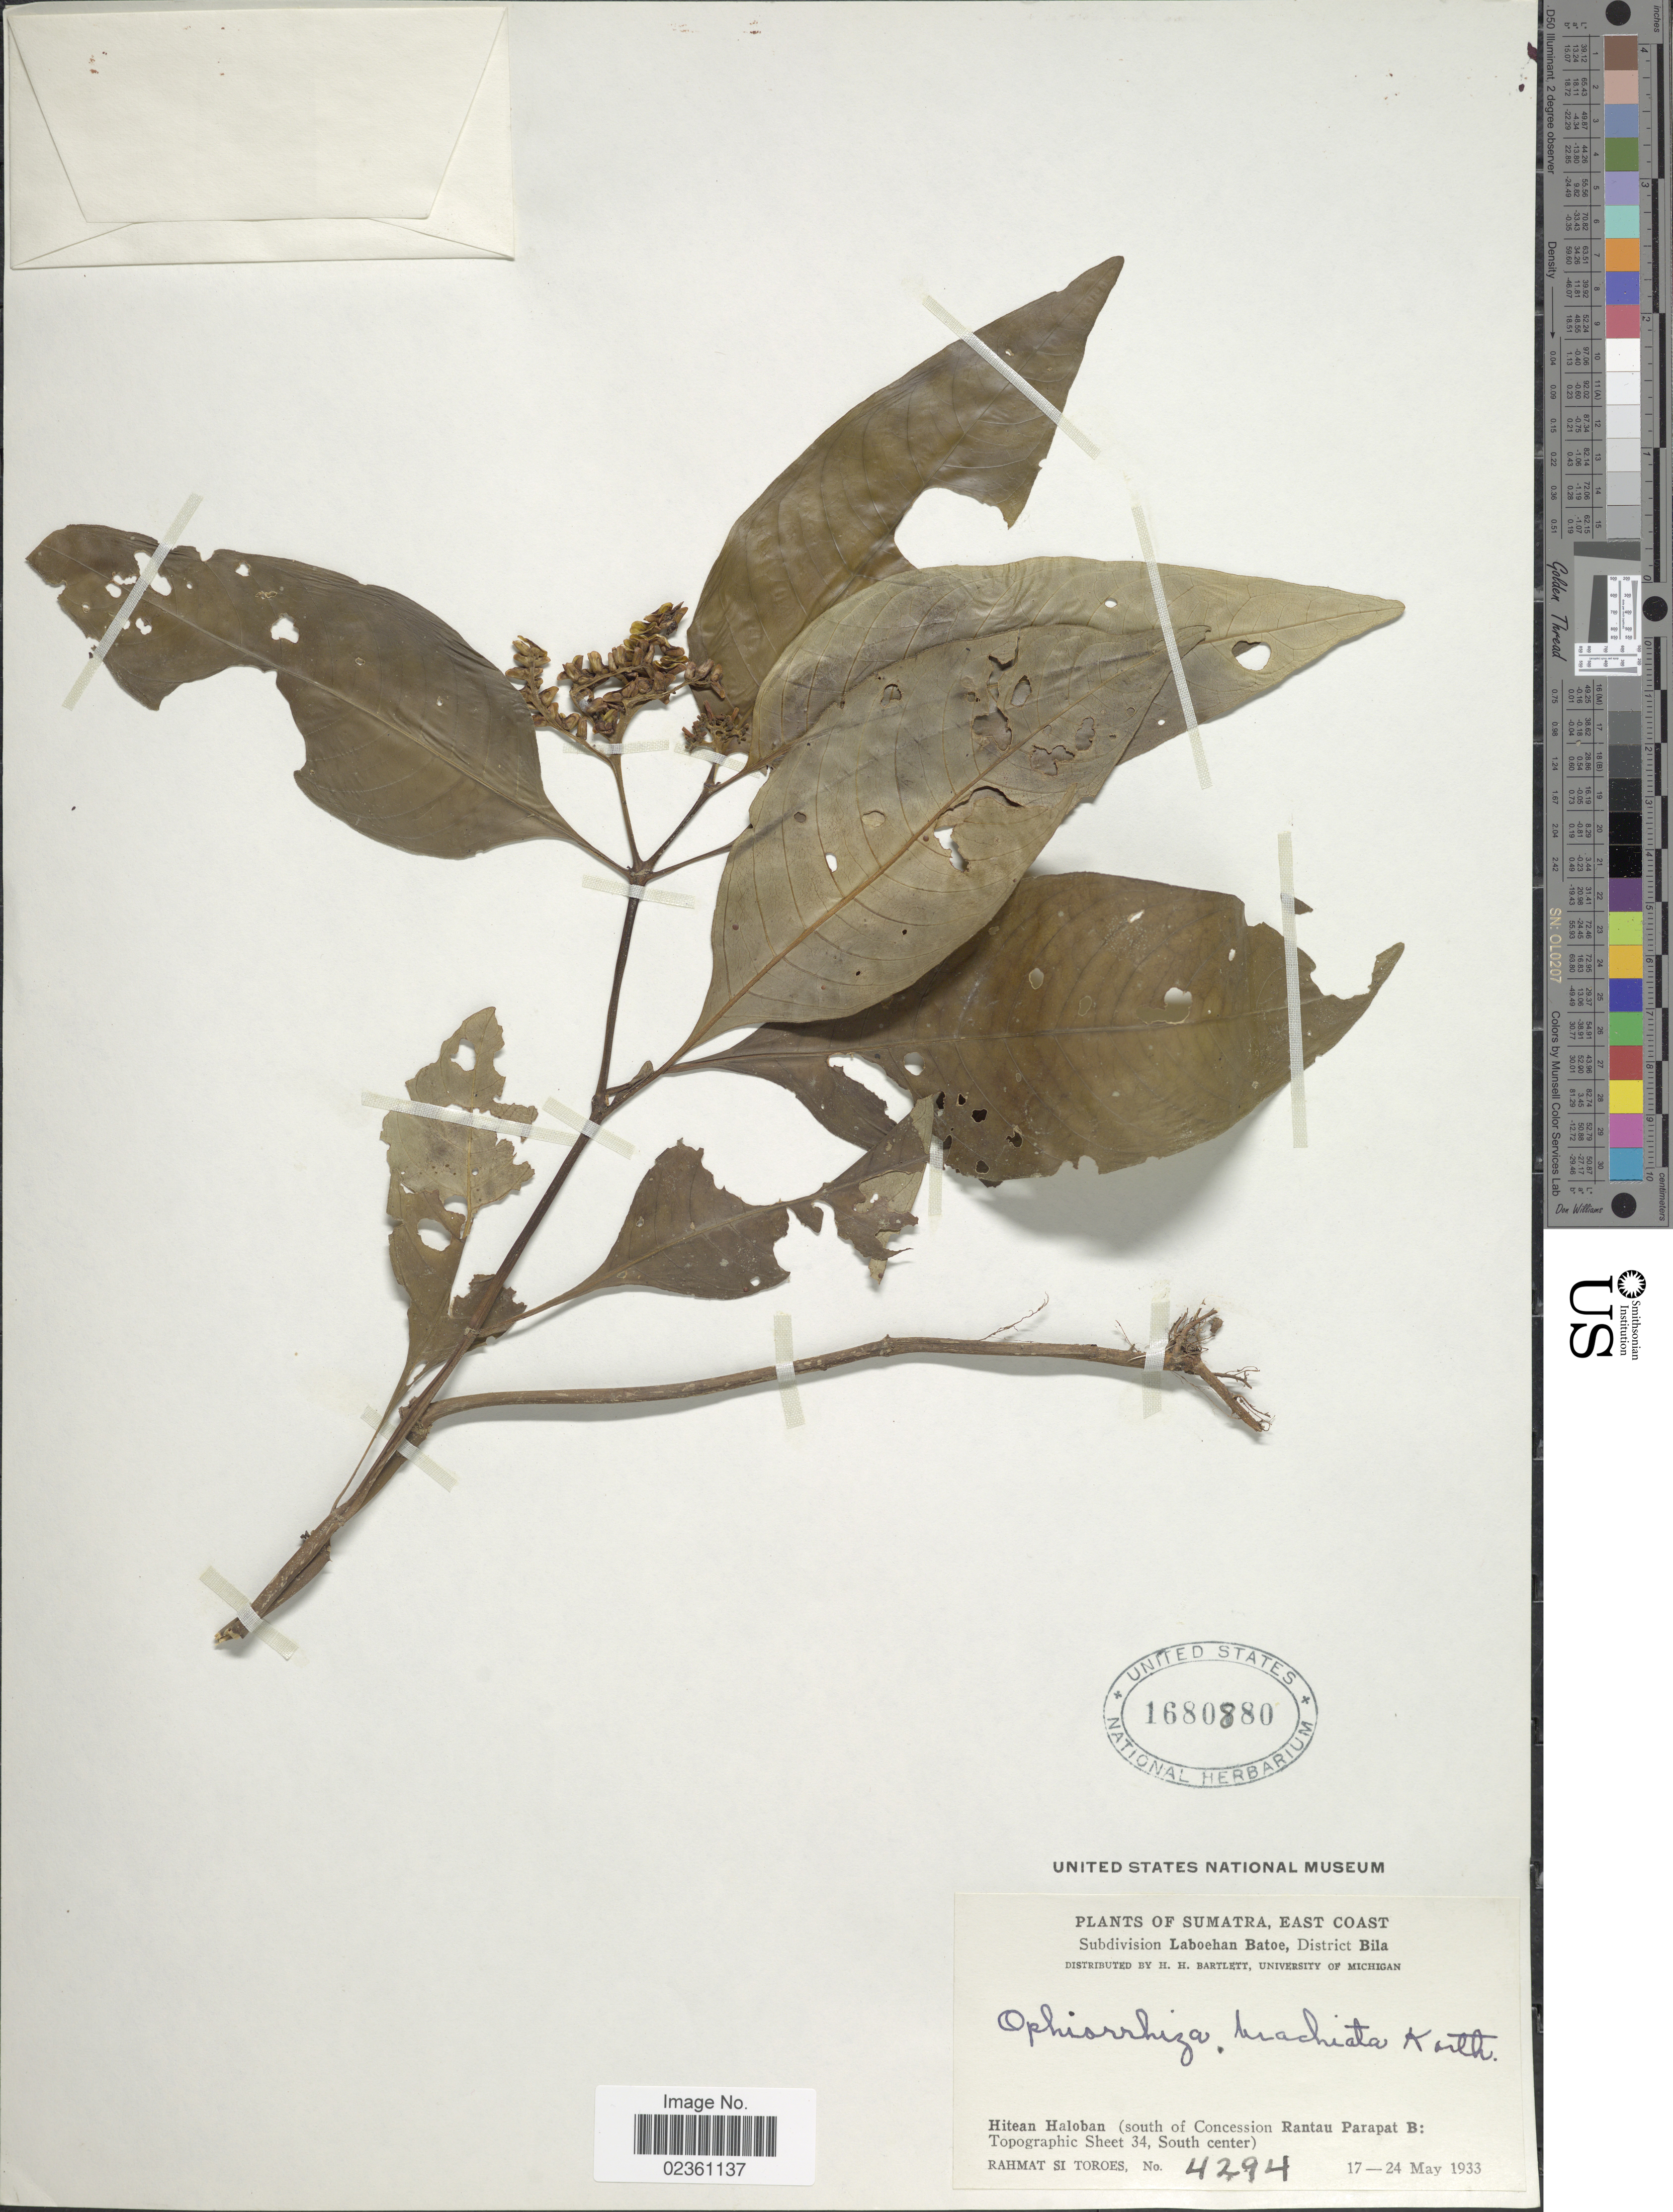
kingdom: Plantae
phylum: Tracheophyta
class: Magnoliopsida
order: Gentianales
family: Rubiaceae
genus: Hedyotis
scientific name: Hedyotis brachiata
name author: Wight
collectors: Rahmat Si Boeea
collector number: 4294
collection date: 1933-05-17/1933-05-24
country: Indonesia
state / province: Sumatra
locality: East Coast, Subdivision Laboehan Batoe, District Bila, Hitean Haloban (south of Concession Rantau Parapat B: Topographic Sheet 34, South center)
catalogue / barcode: US 1680880